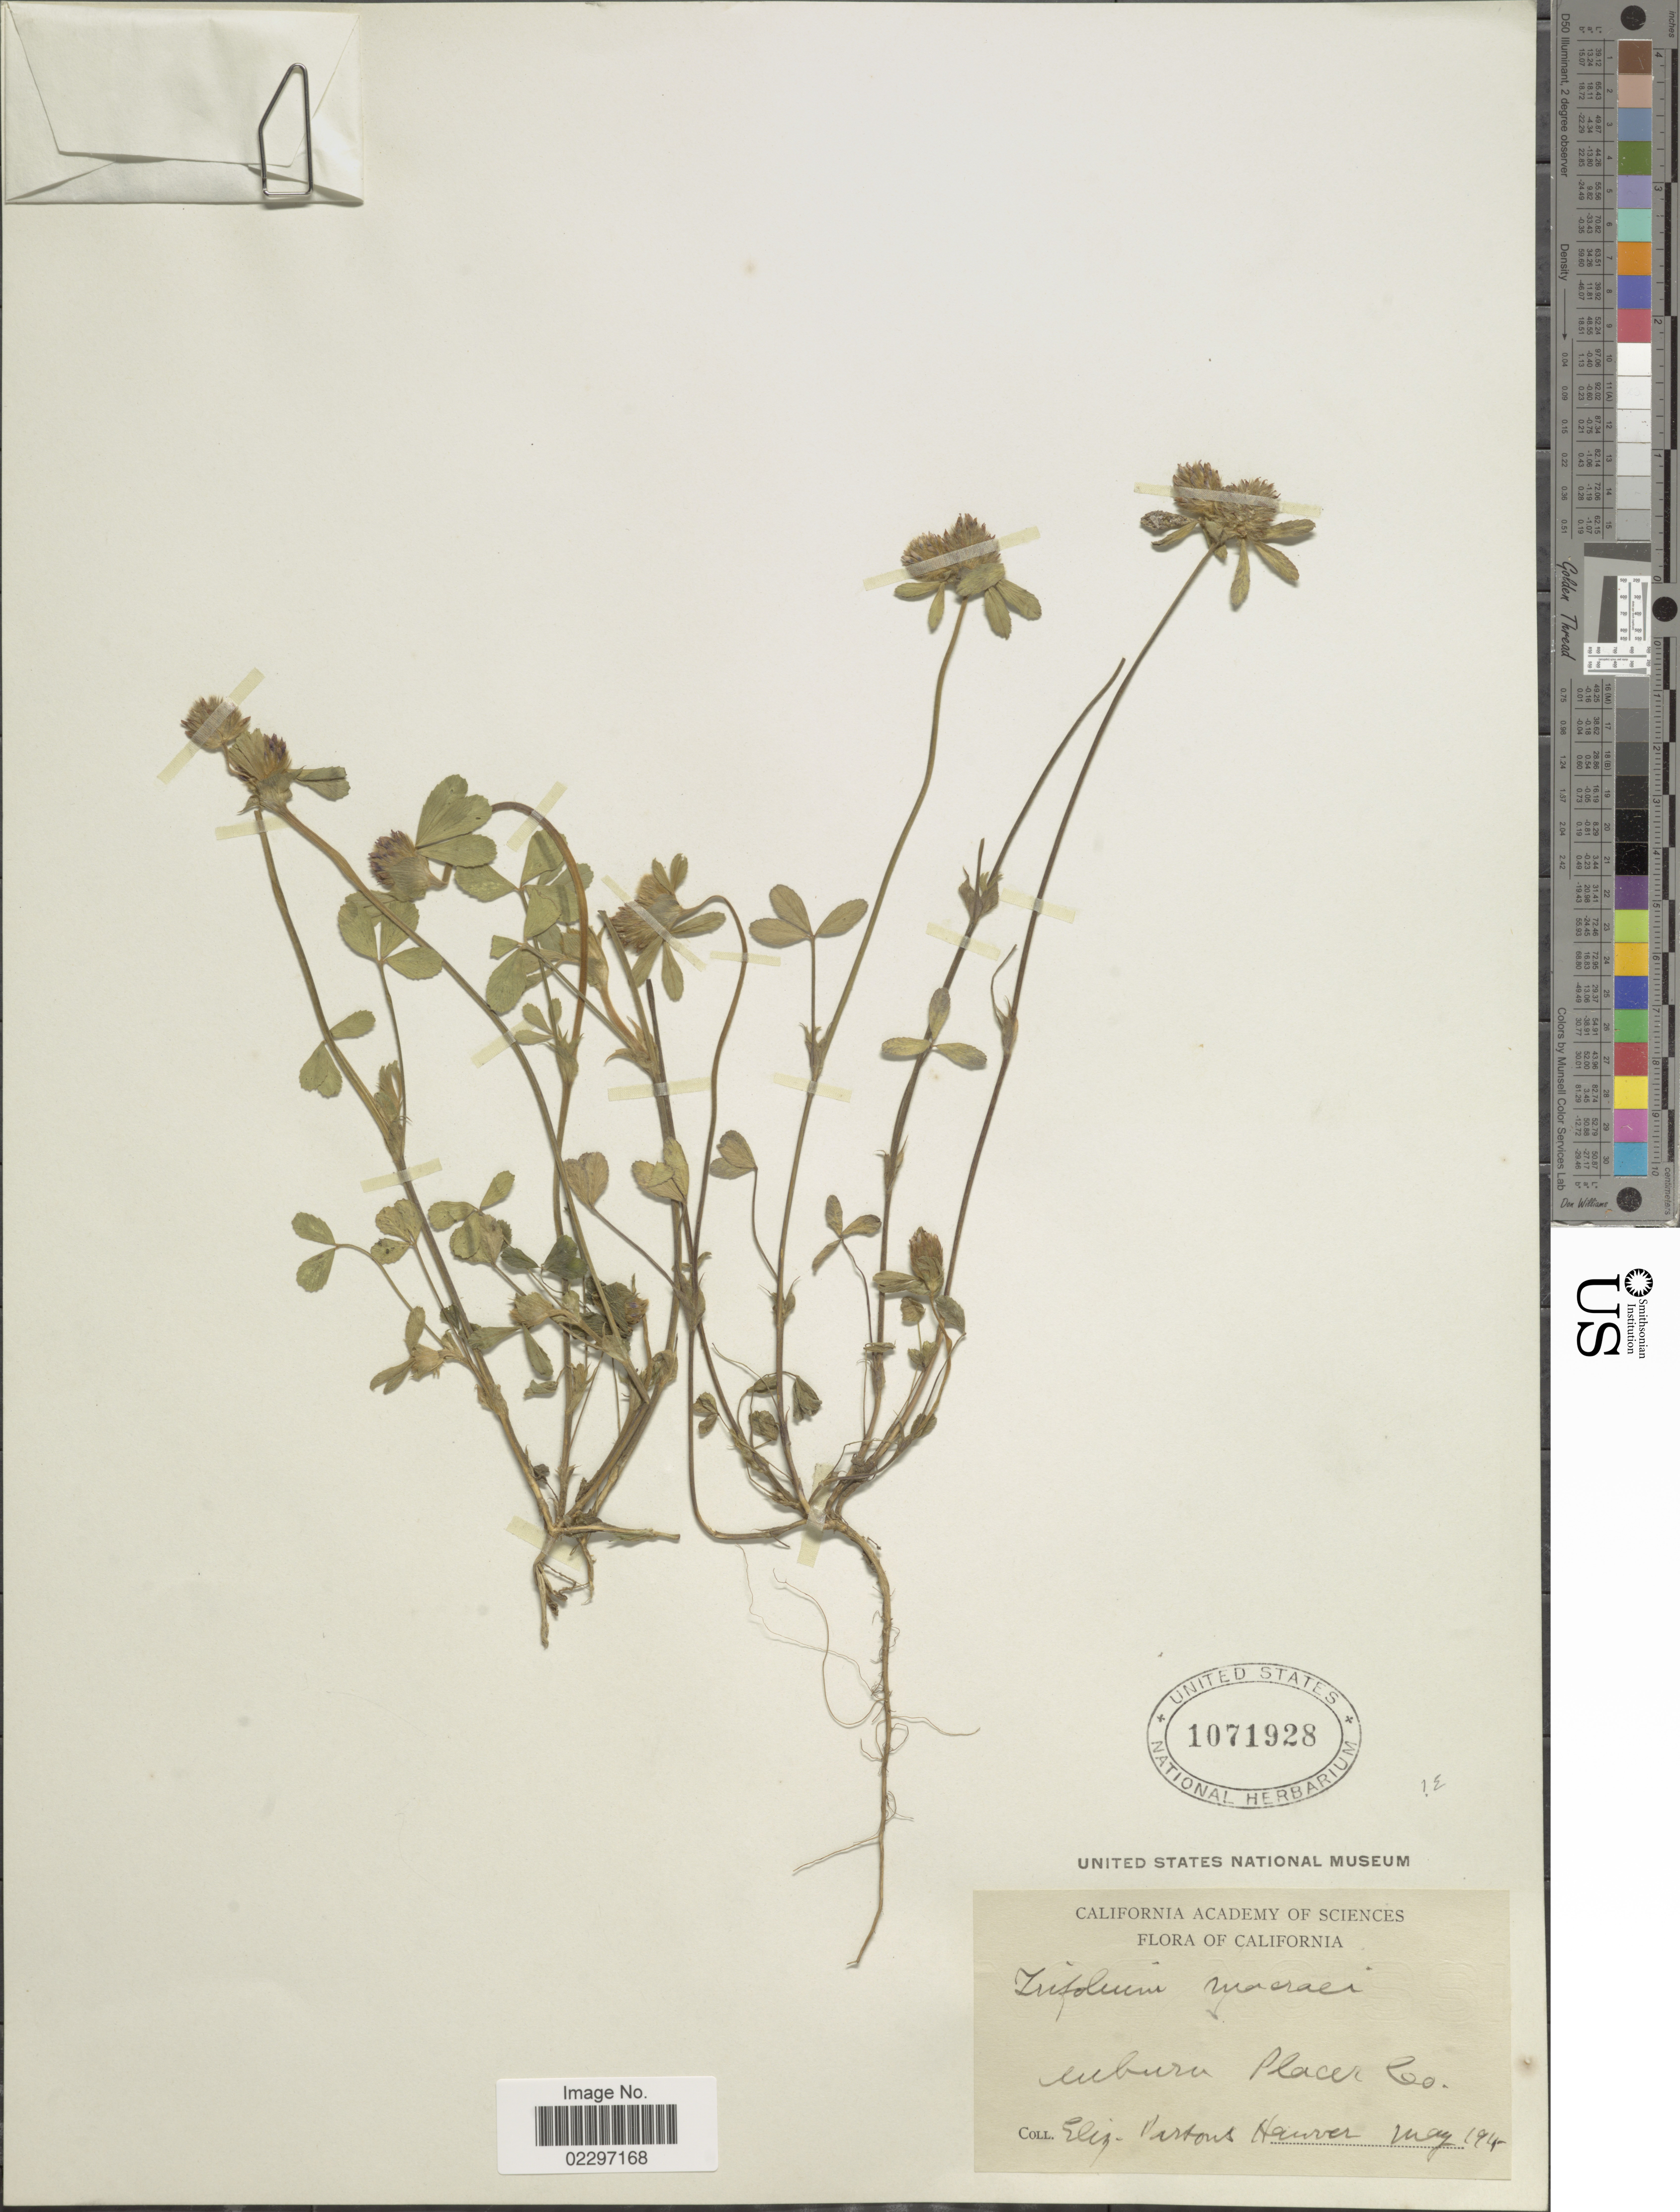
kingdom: Plantae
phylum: Tracheophyta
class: Magnoliopsida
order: Fabales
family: Fabaceae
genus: Trifolium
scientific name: Trifolium macraei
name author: Hook. & Arn.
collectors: E. Hawver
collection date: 1915-05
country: United States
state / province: California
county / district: Placer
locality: Euburn Placer Co.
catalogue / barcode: US 1071928